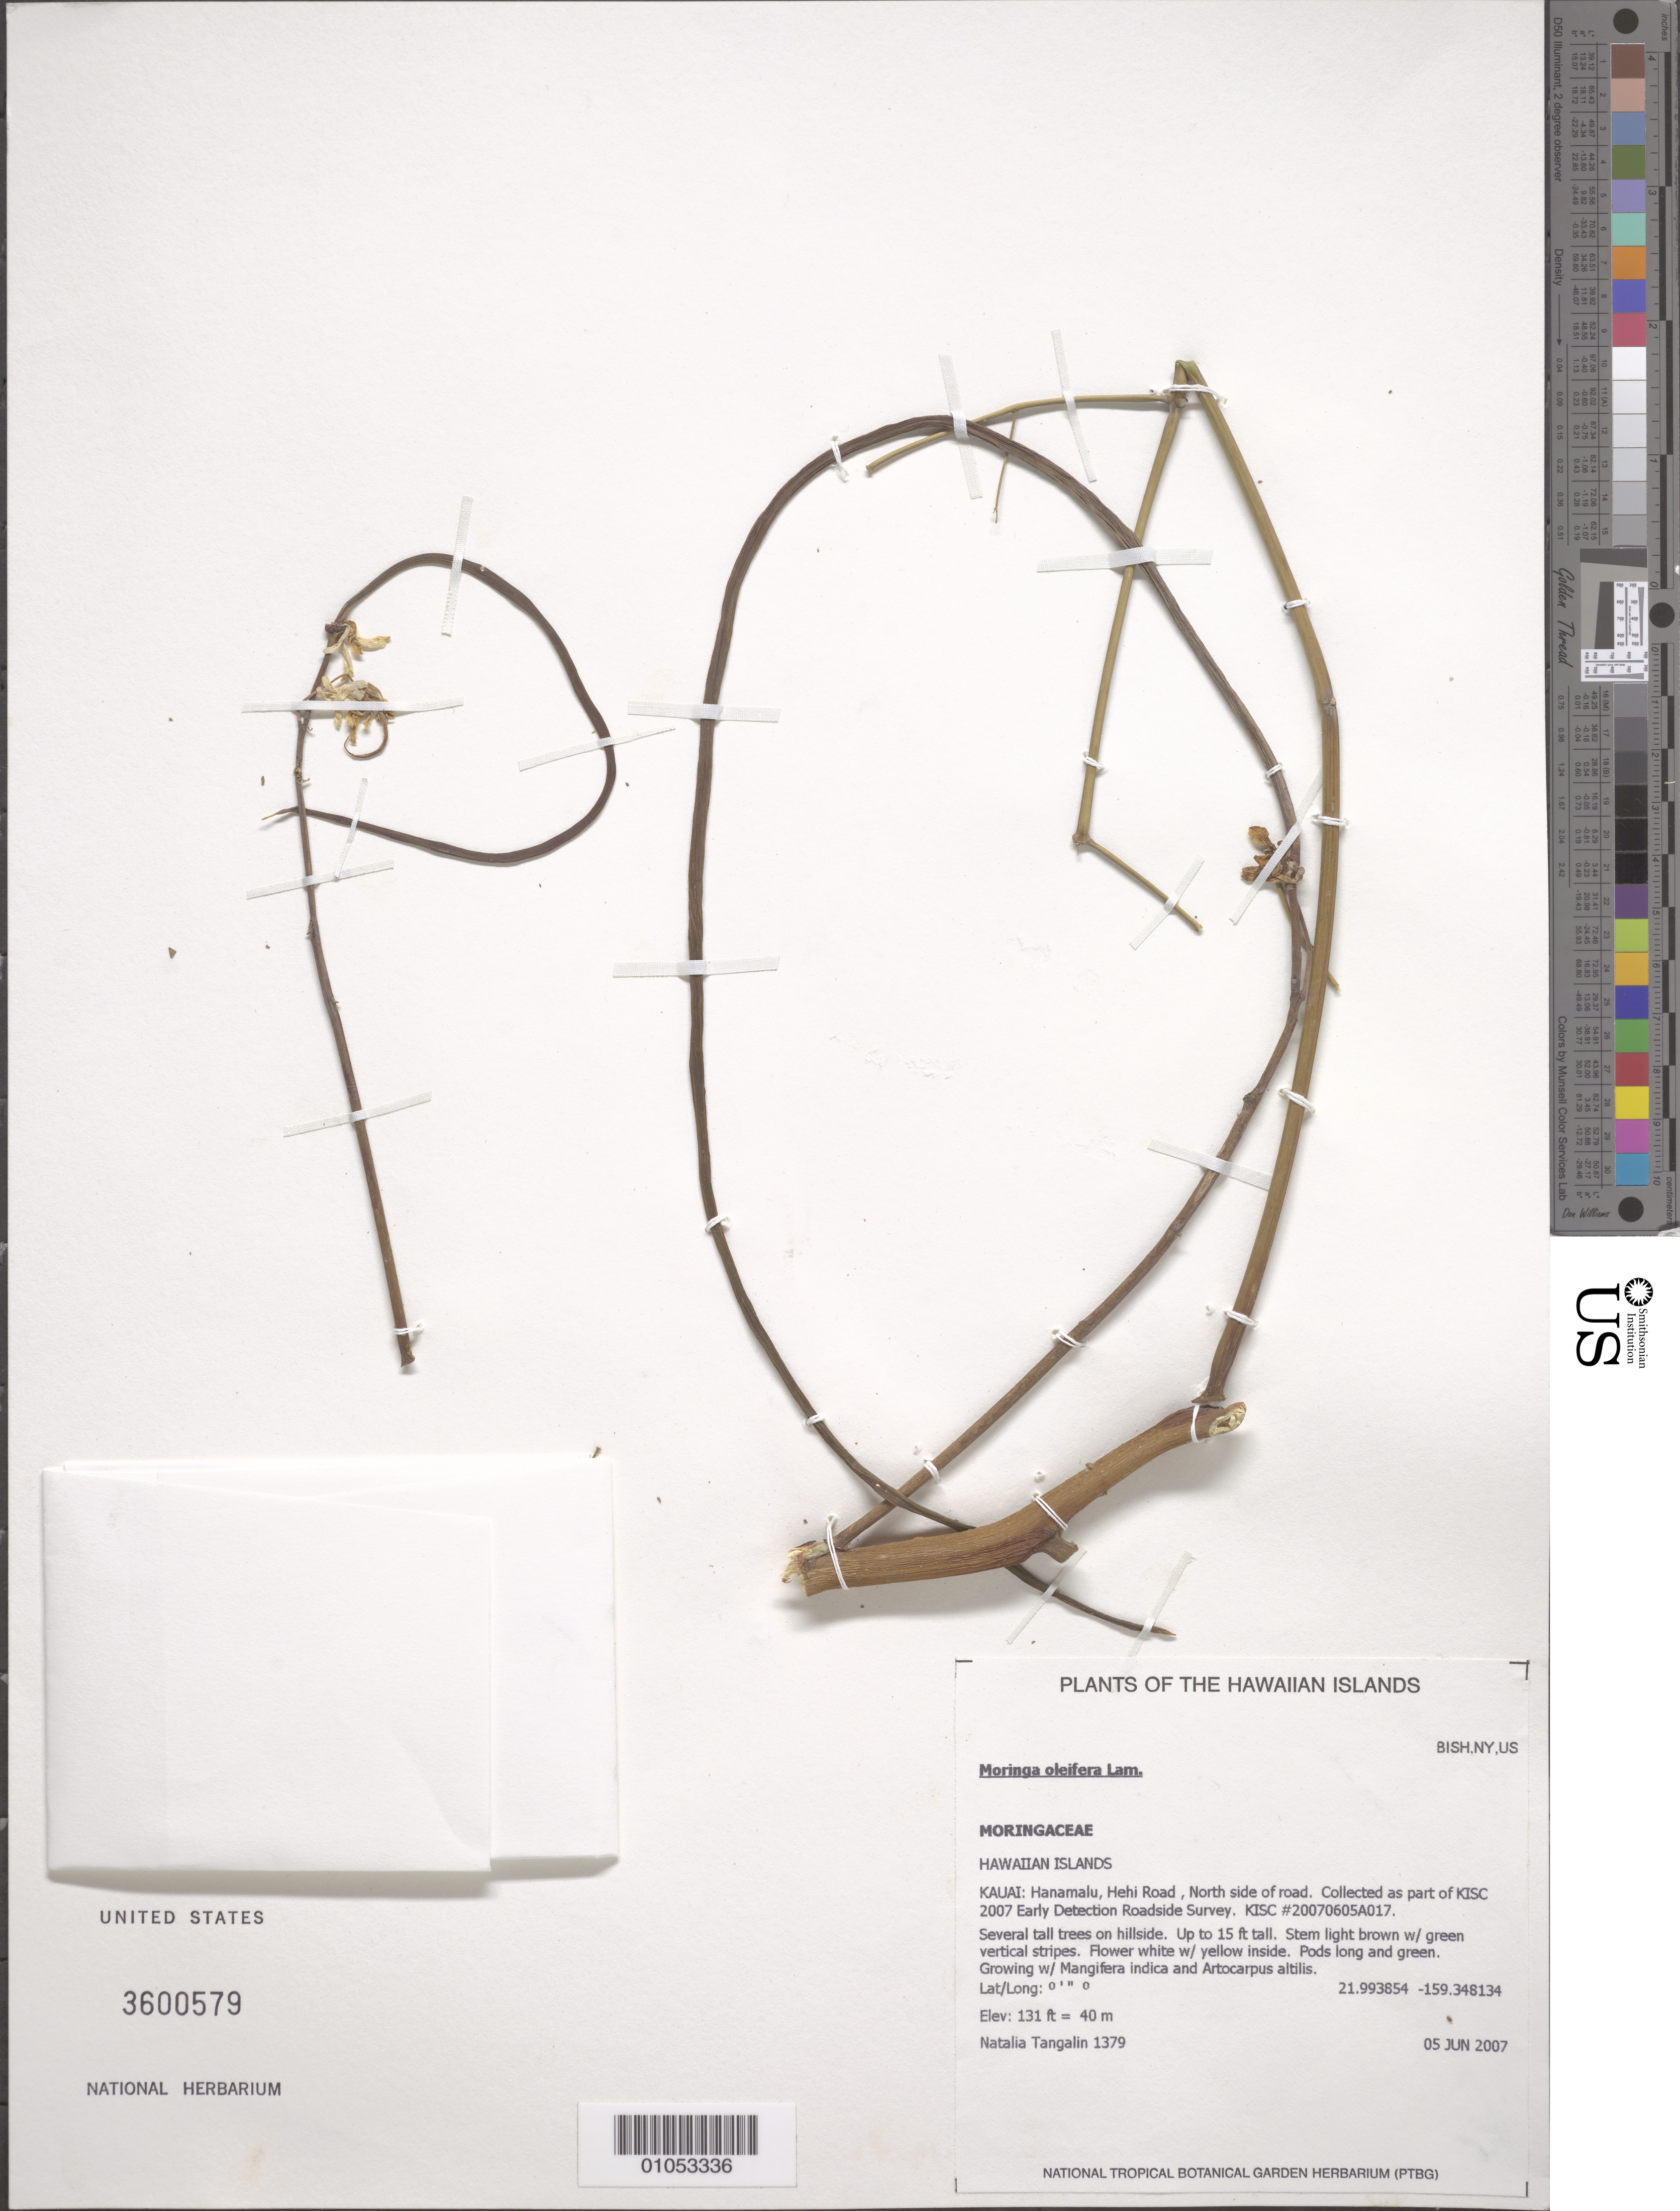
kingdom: Plantae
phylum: Tracheophyta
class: Magnoliopsida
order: Brassicales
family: Moringaceae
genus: Moringa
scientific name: Moringa oleifera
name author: Lam.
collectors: N. Tangalin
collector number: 1379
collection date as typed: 5 Jun 2007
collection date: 2007-06-05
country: United States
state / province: Hawaii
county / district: Kaui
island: Kaua'i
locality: Hanamalu, Hehi Road, North side of road. Collected as part of KISC 2007 Early Detection Roadside Survey.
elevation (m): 40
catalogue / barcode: US 3600579